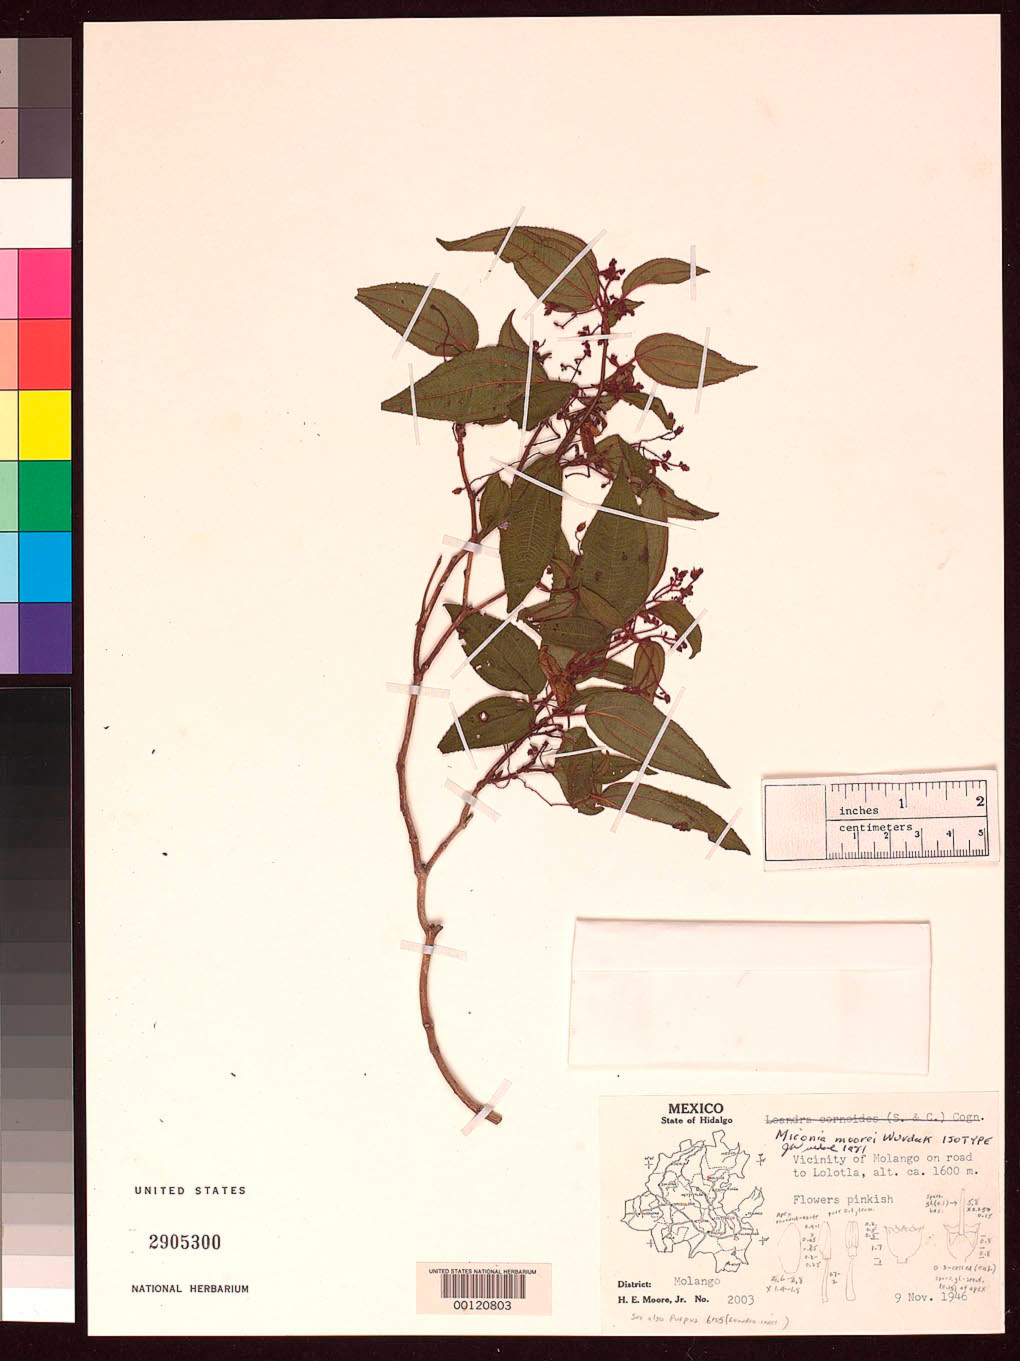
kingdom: Plantae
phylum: Tracheophyta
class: Magnoliopsida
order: Myrtales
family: Melastomataceae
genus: Miconia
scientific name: Miconia moorei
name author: Wurdack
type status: Isotype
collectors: H. E. Moore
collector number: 2003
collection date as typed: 09 Nov 1946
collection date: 1946-11-09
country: Mexico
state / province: Hidalgo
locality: Near Molango on road to Lolotla.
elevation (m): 1650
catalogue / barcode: US 2905300